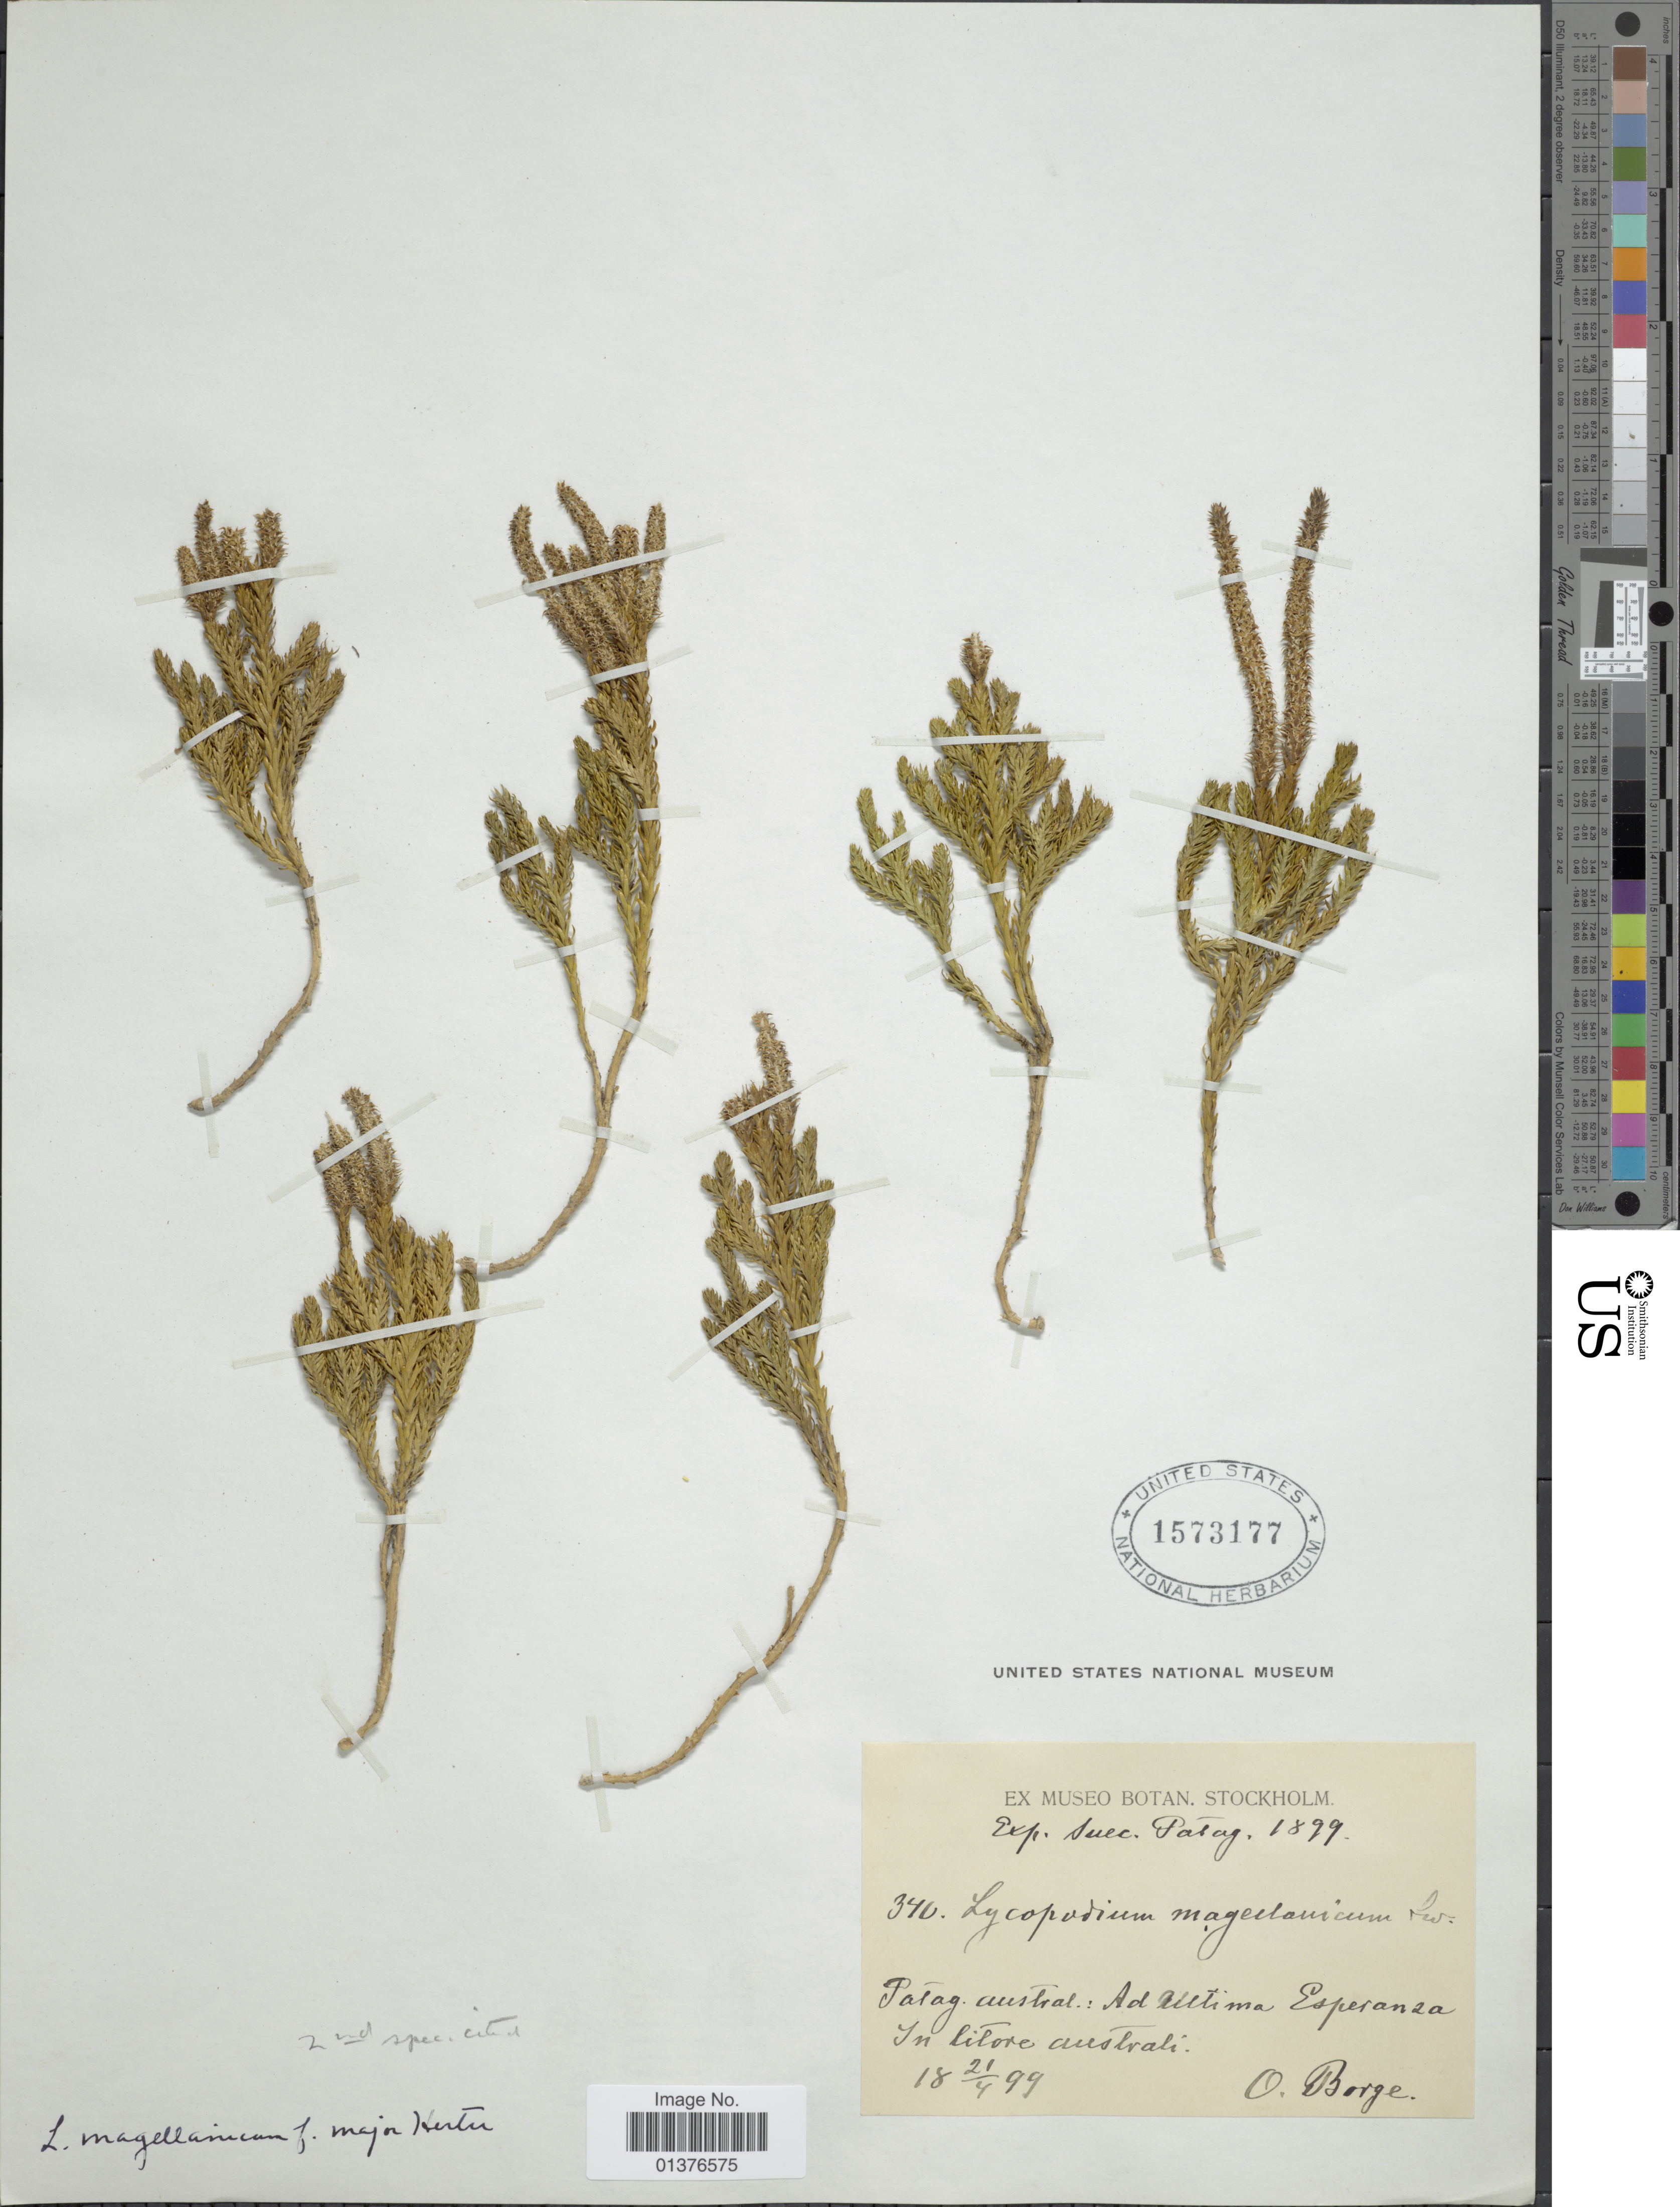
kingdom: Plantae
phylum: Tracheophyta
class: Lycopodiopsida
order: Lycopodiales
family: Lycopodiaceae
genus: Austrolycopodium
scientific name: Austrolycopodium magellanicum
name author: (P. Beauv.) Holub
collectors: O. Borge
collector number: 340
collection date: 1899-04-21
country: Chile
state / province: Magallanes y de la Antártica Chilena (XII)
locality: Patag. austral: Última Esperanza in litore australi.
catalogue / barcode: US 1573177